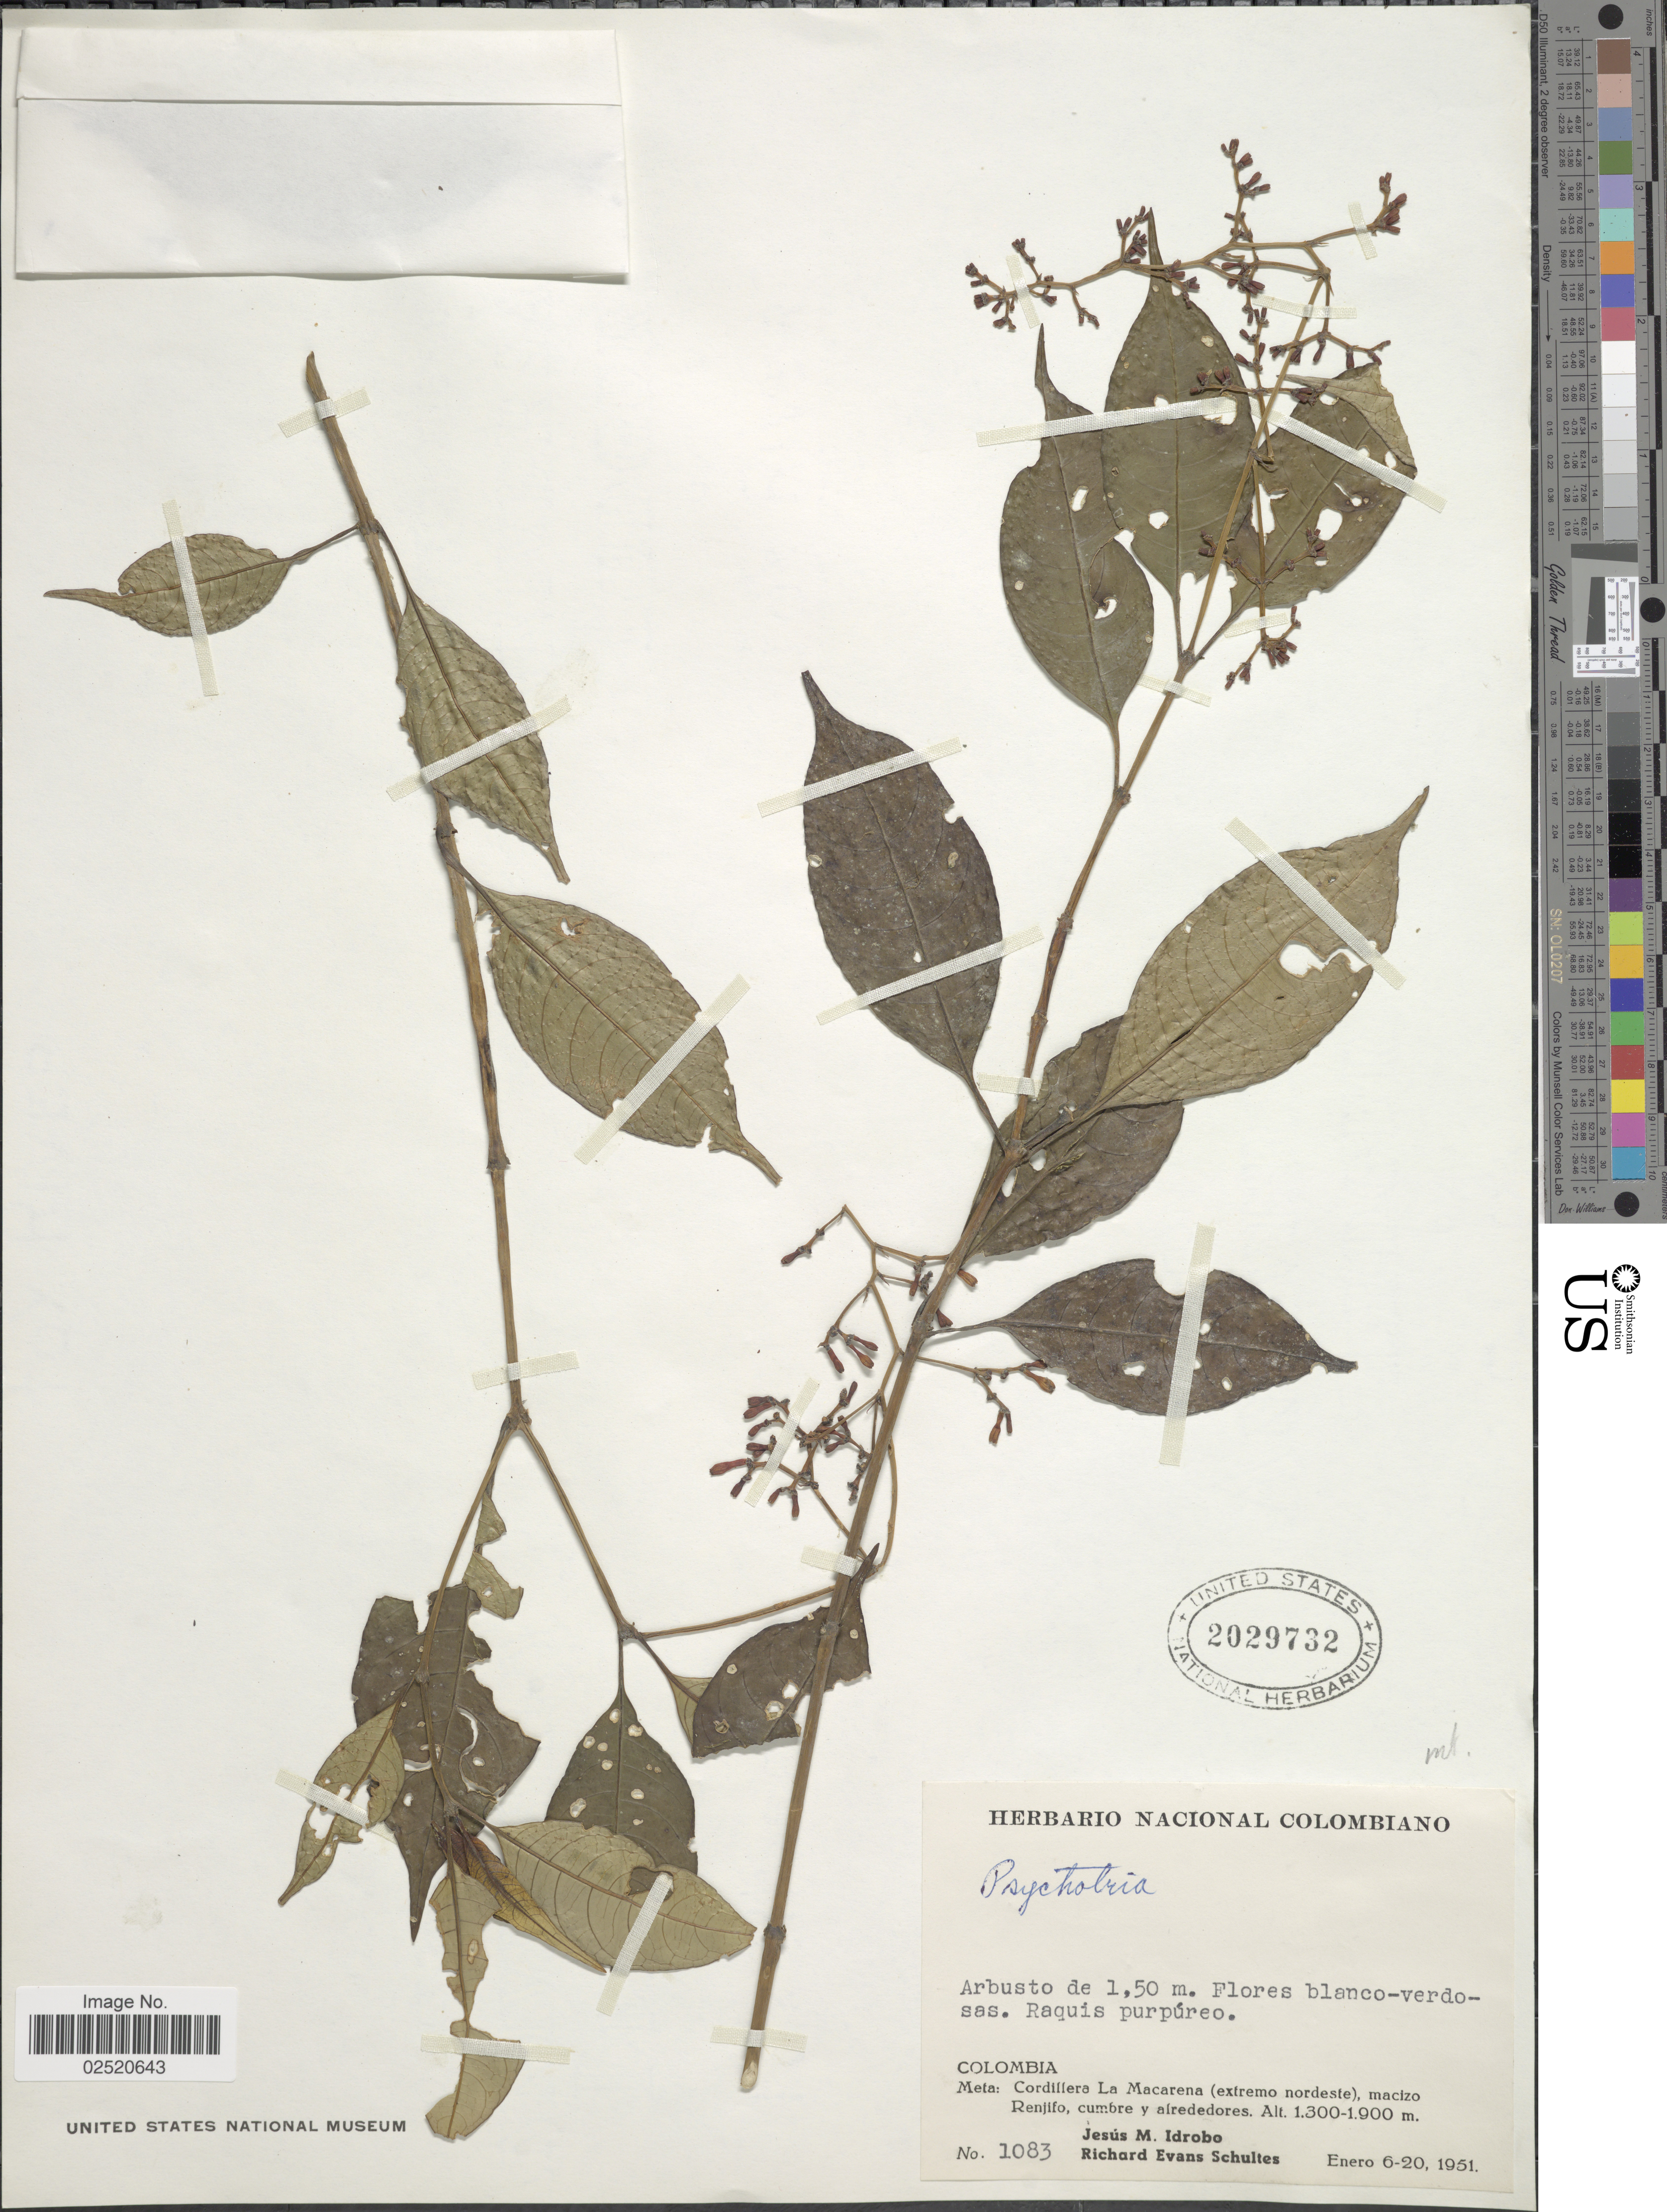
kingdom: Plantae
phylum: Tracheophyta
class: Magnoliopsida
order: Gentianales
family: Rubiaceae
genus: Psychotria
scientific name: Psychotria sp.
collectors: J. M. Idrobo & R. E. Schultes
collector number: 1083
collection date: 1951-01-06/1951-01-20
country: Colombia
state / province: Meta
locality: Cordillera La Macarena (extremo nordeste), macizo Renjifo, cumbre y alrededores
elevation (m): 1300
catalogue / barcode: US 2029732